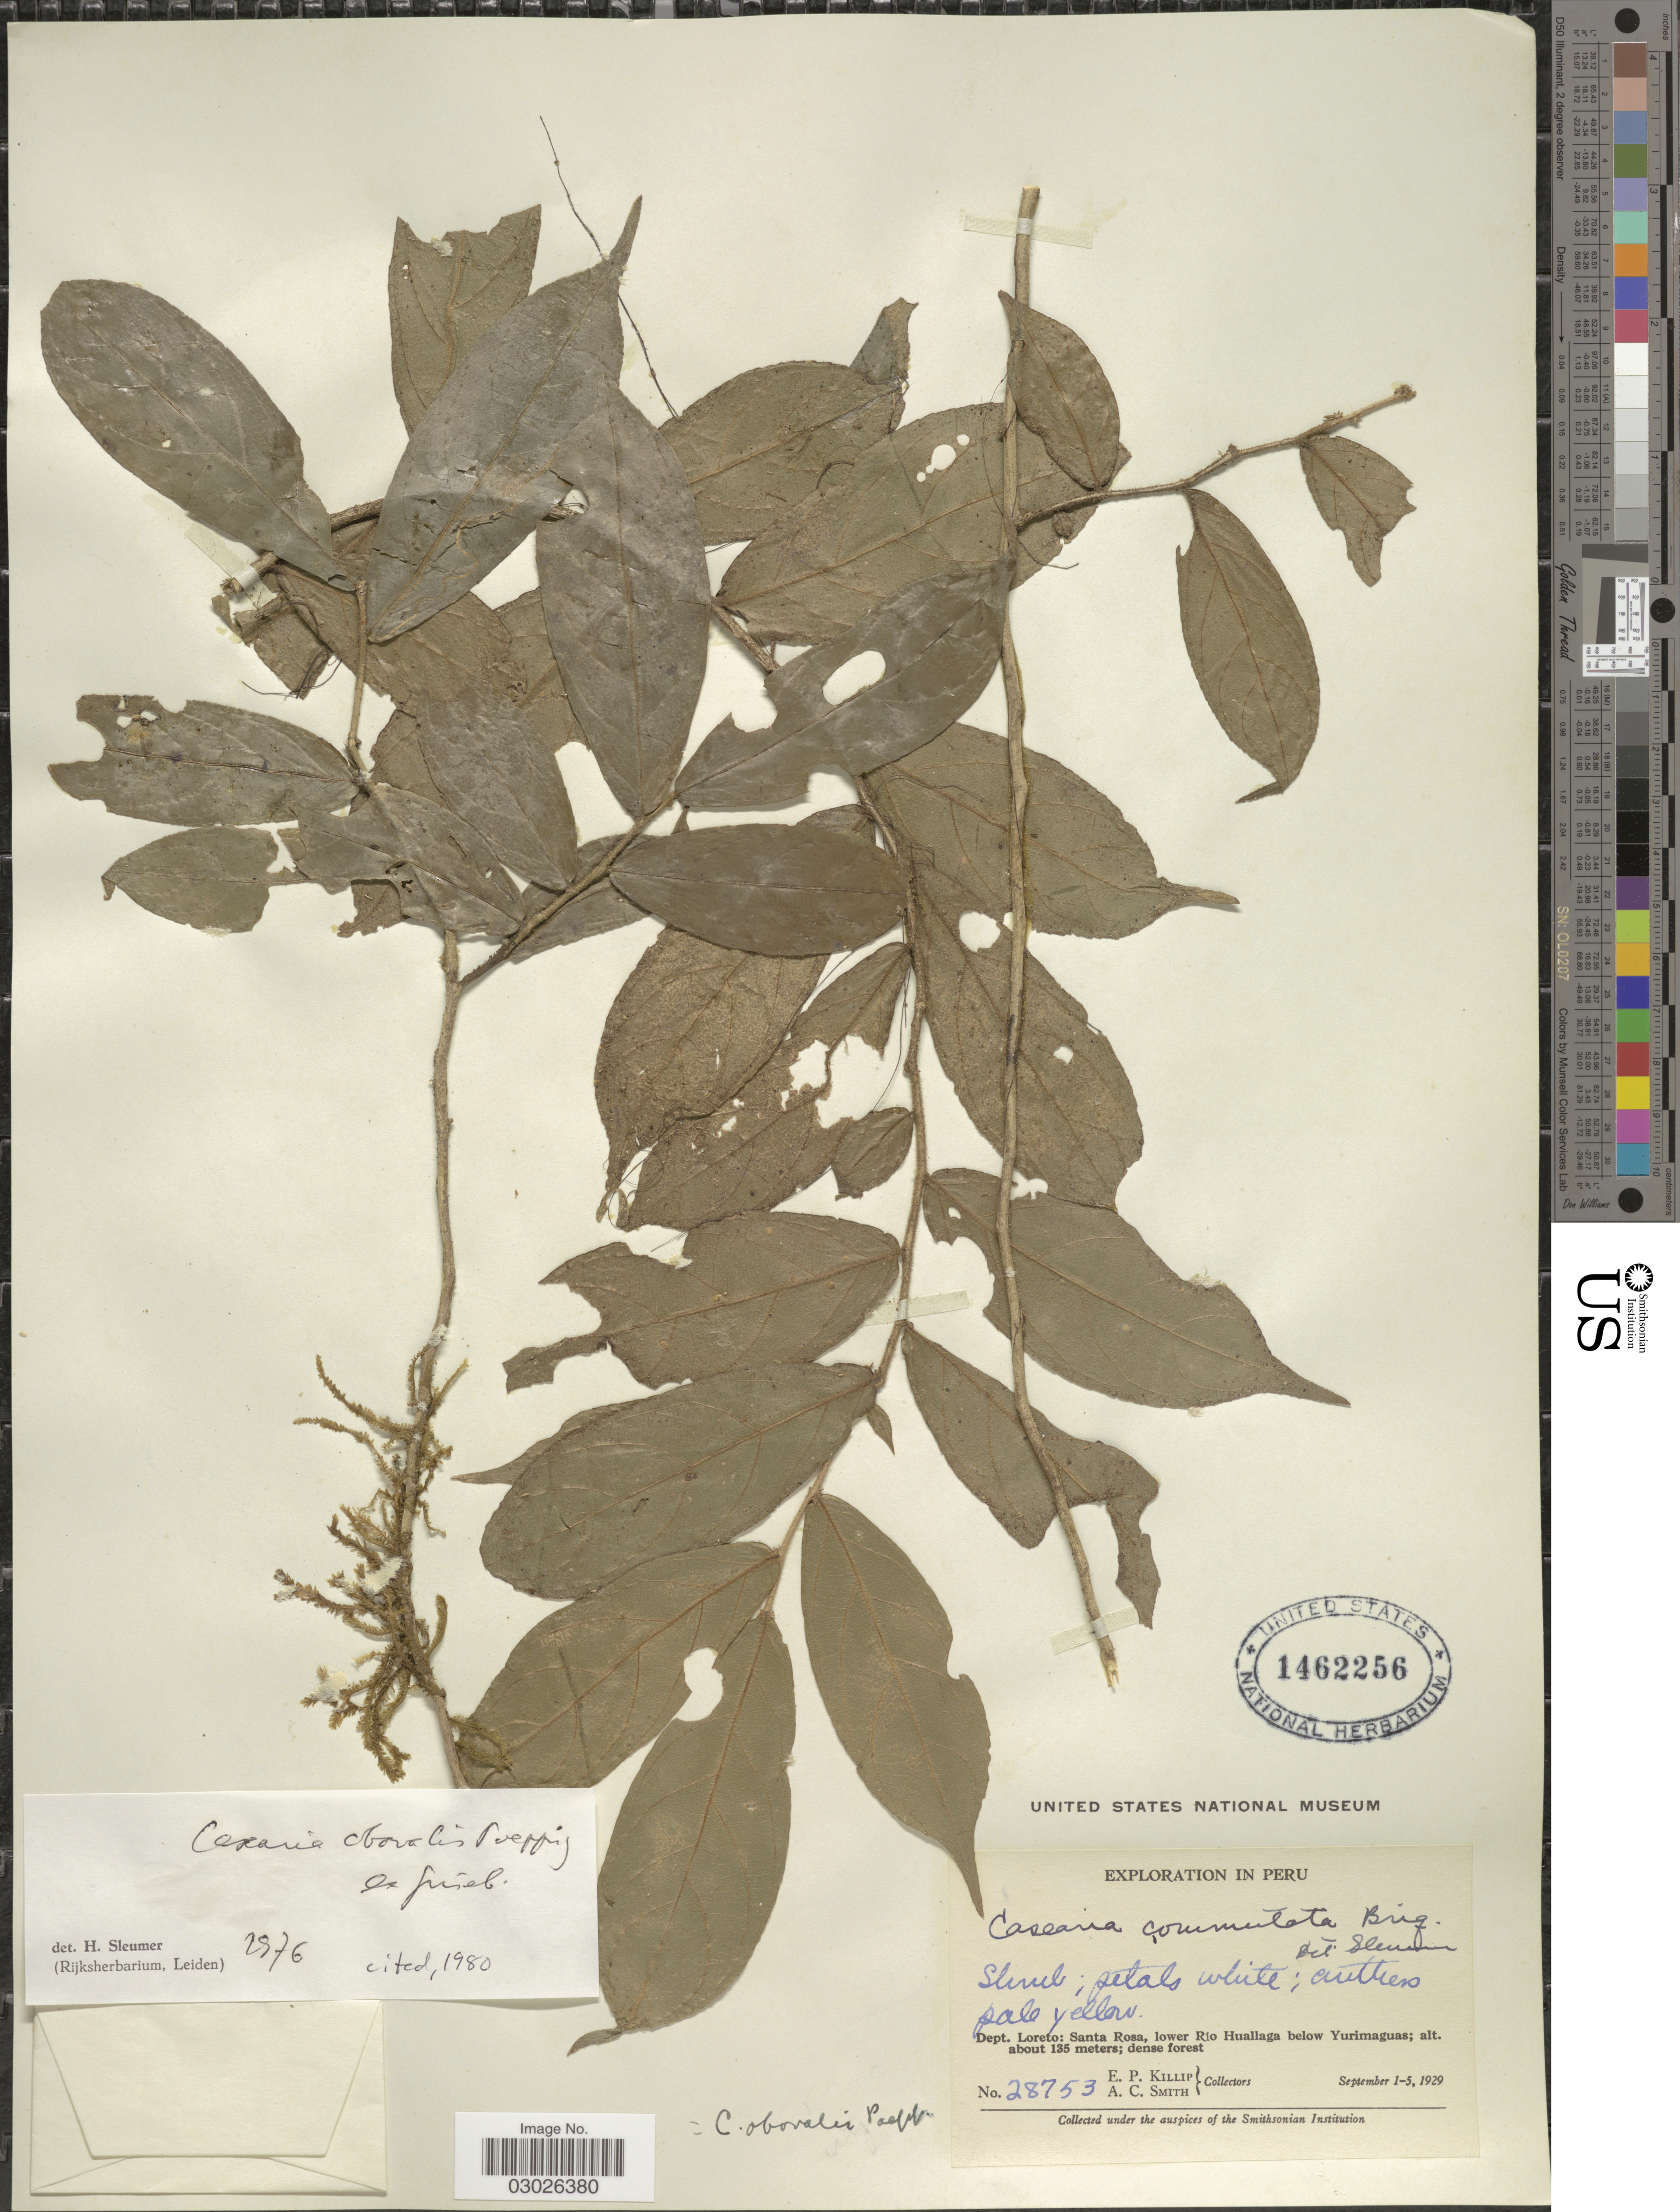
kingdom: Plantae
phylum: Tracheophyta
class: Magnoliopsida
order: Malpighiales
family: Salicaceae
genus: Casearia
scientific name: Casearia obovalis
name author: Poepp. ex Griseb.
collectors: E. P. Killip & A. C. Smith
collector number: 28753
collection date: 1929-09-01/1929-09-05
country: Peru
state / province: Loreto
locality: Dept. Loreto: Santa Rosa, lower Rio Huallaga below Yurimaguas.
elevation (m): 135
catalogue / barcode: US 1462256